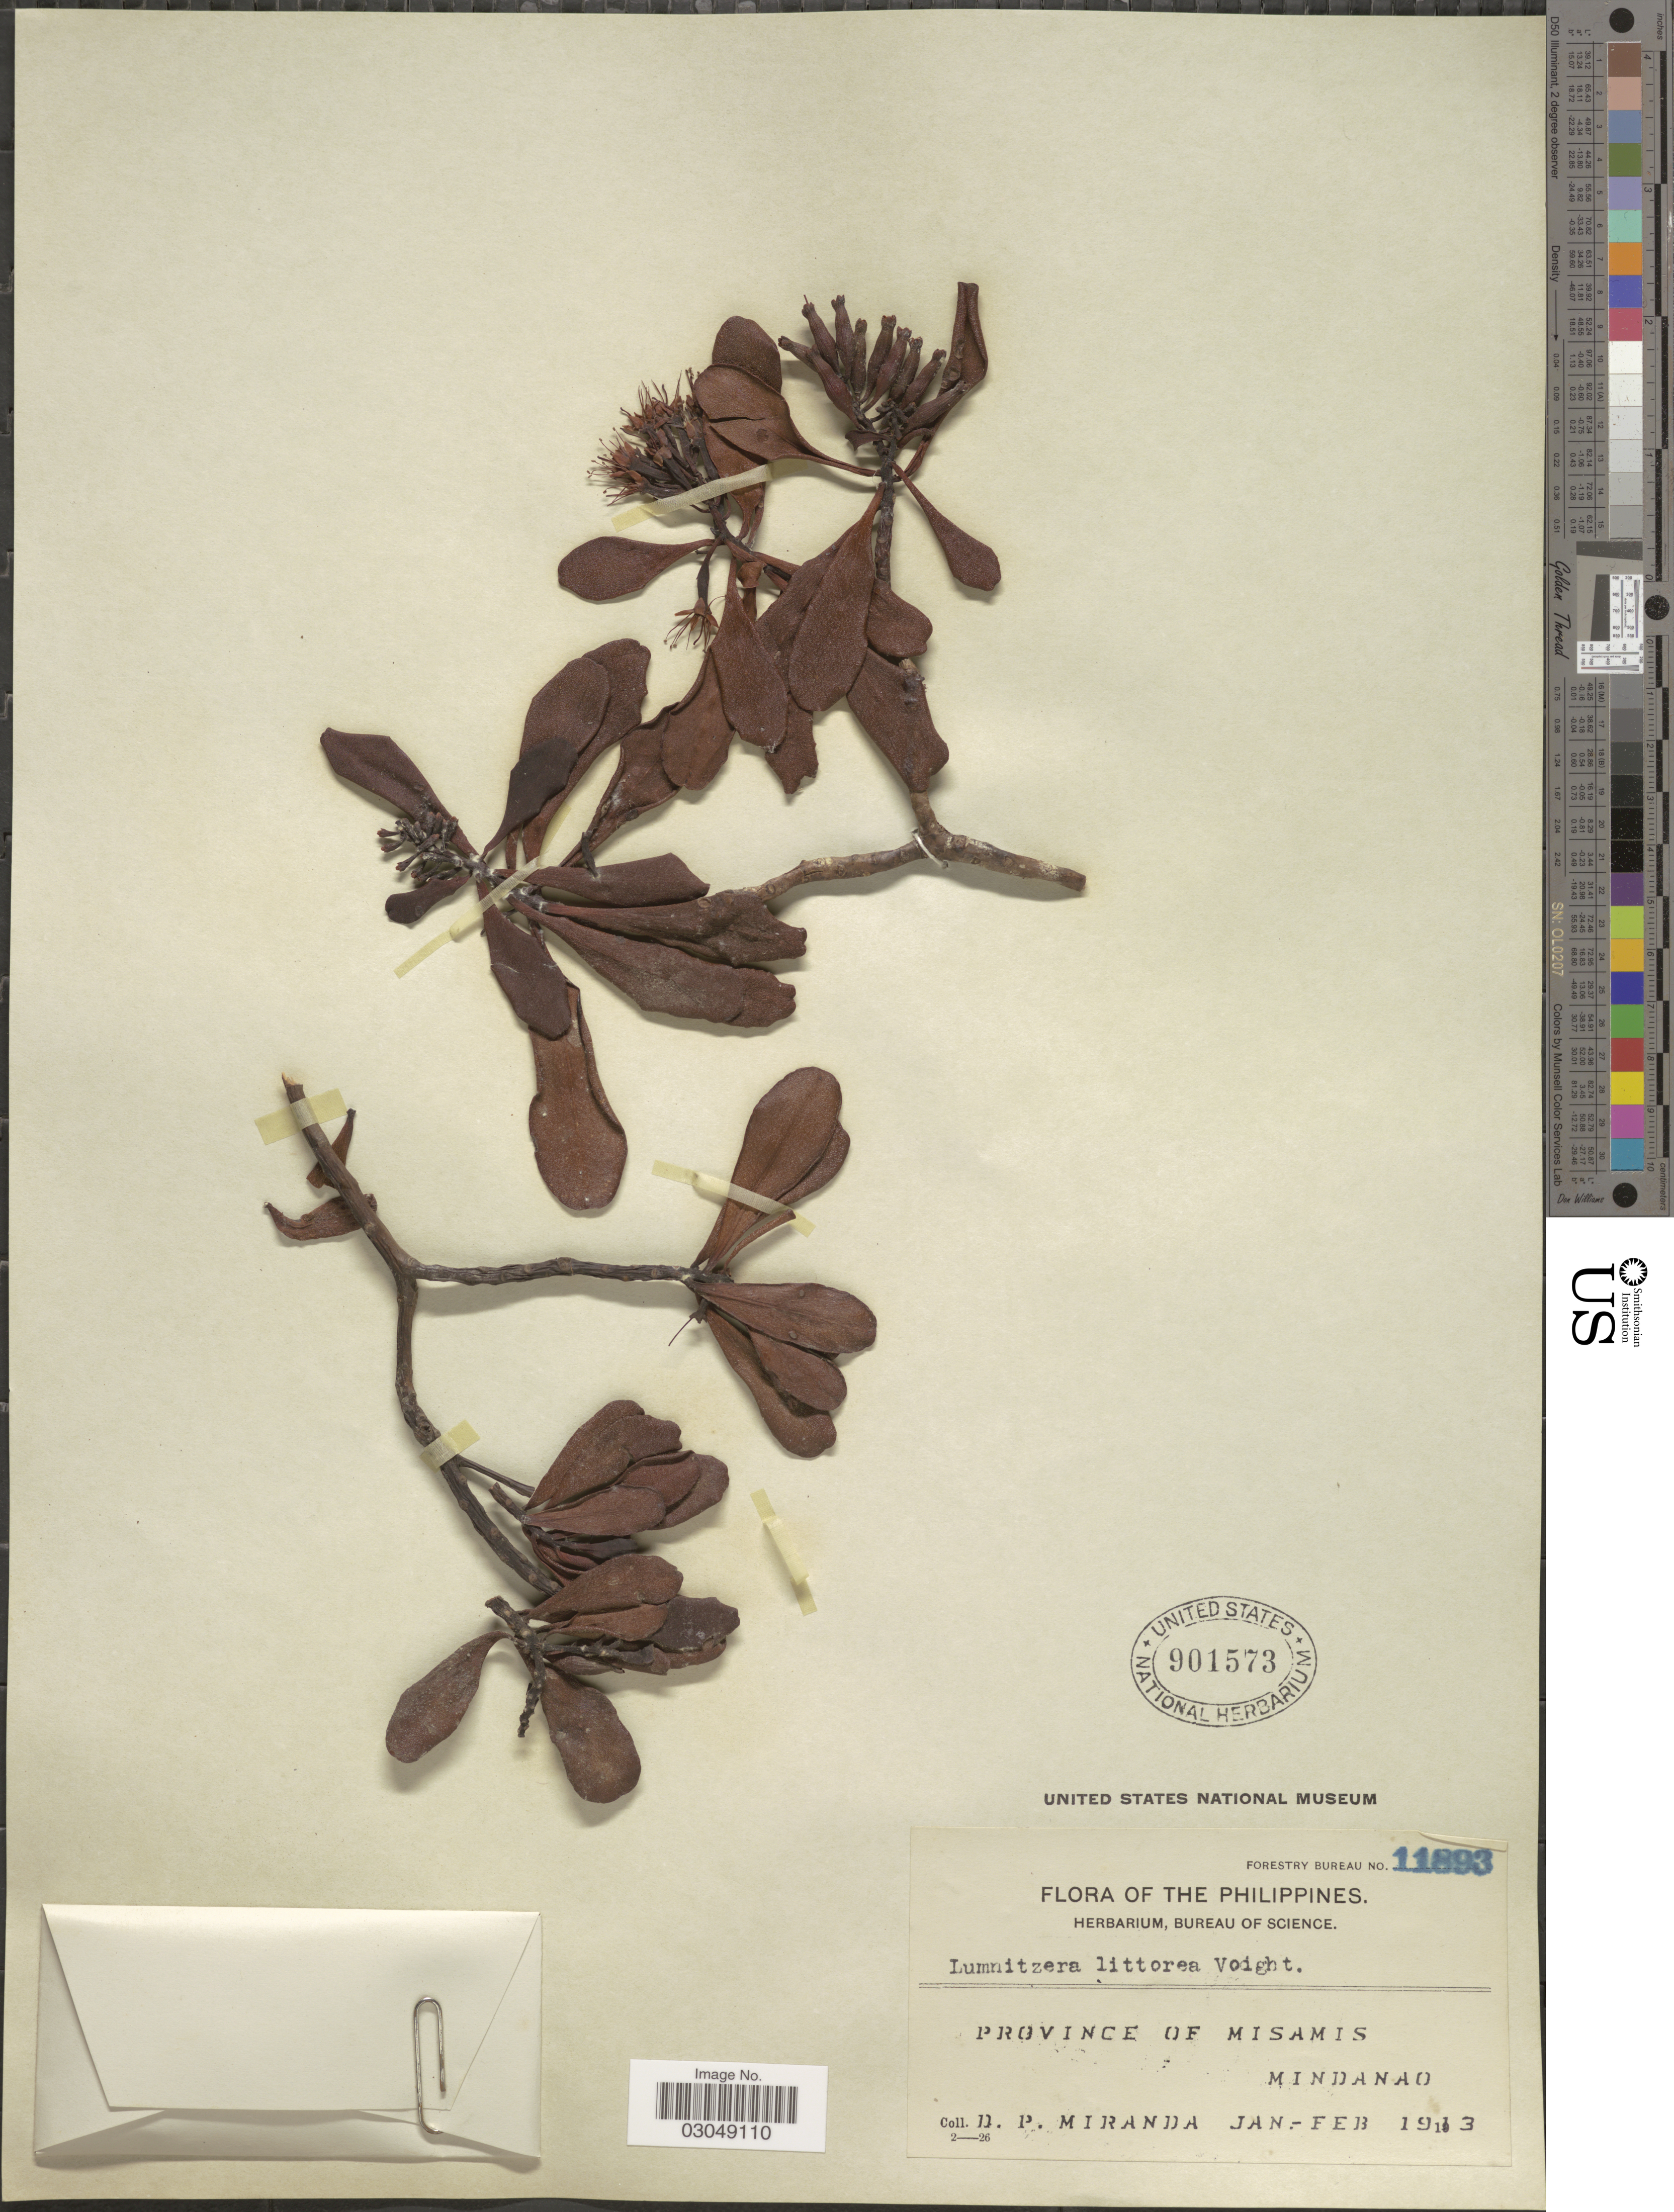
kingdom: Plantae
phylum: Tracheophyta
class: Magnoliopsida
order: Myrtales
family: Combretaceae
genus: Lumnitzera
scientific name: Lumnitzera littorea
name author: (Jack) Voight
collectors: D. P. Miranda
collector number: Forestry Bureau11893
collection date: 1913-01/1913-02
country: Philippines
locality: Province of Misamis. Mindanao.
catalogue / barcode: US 901573